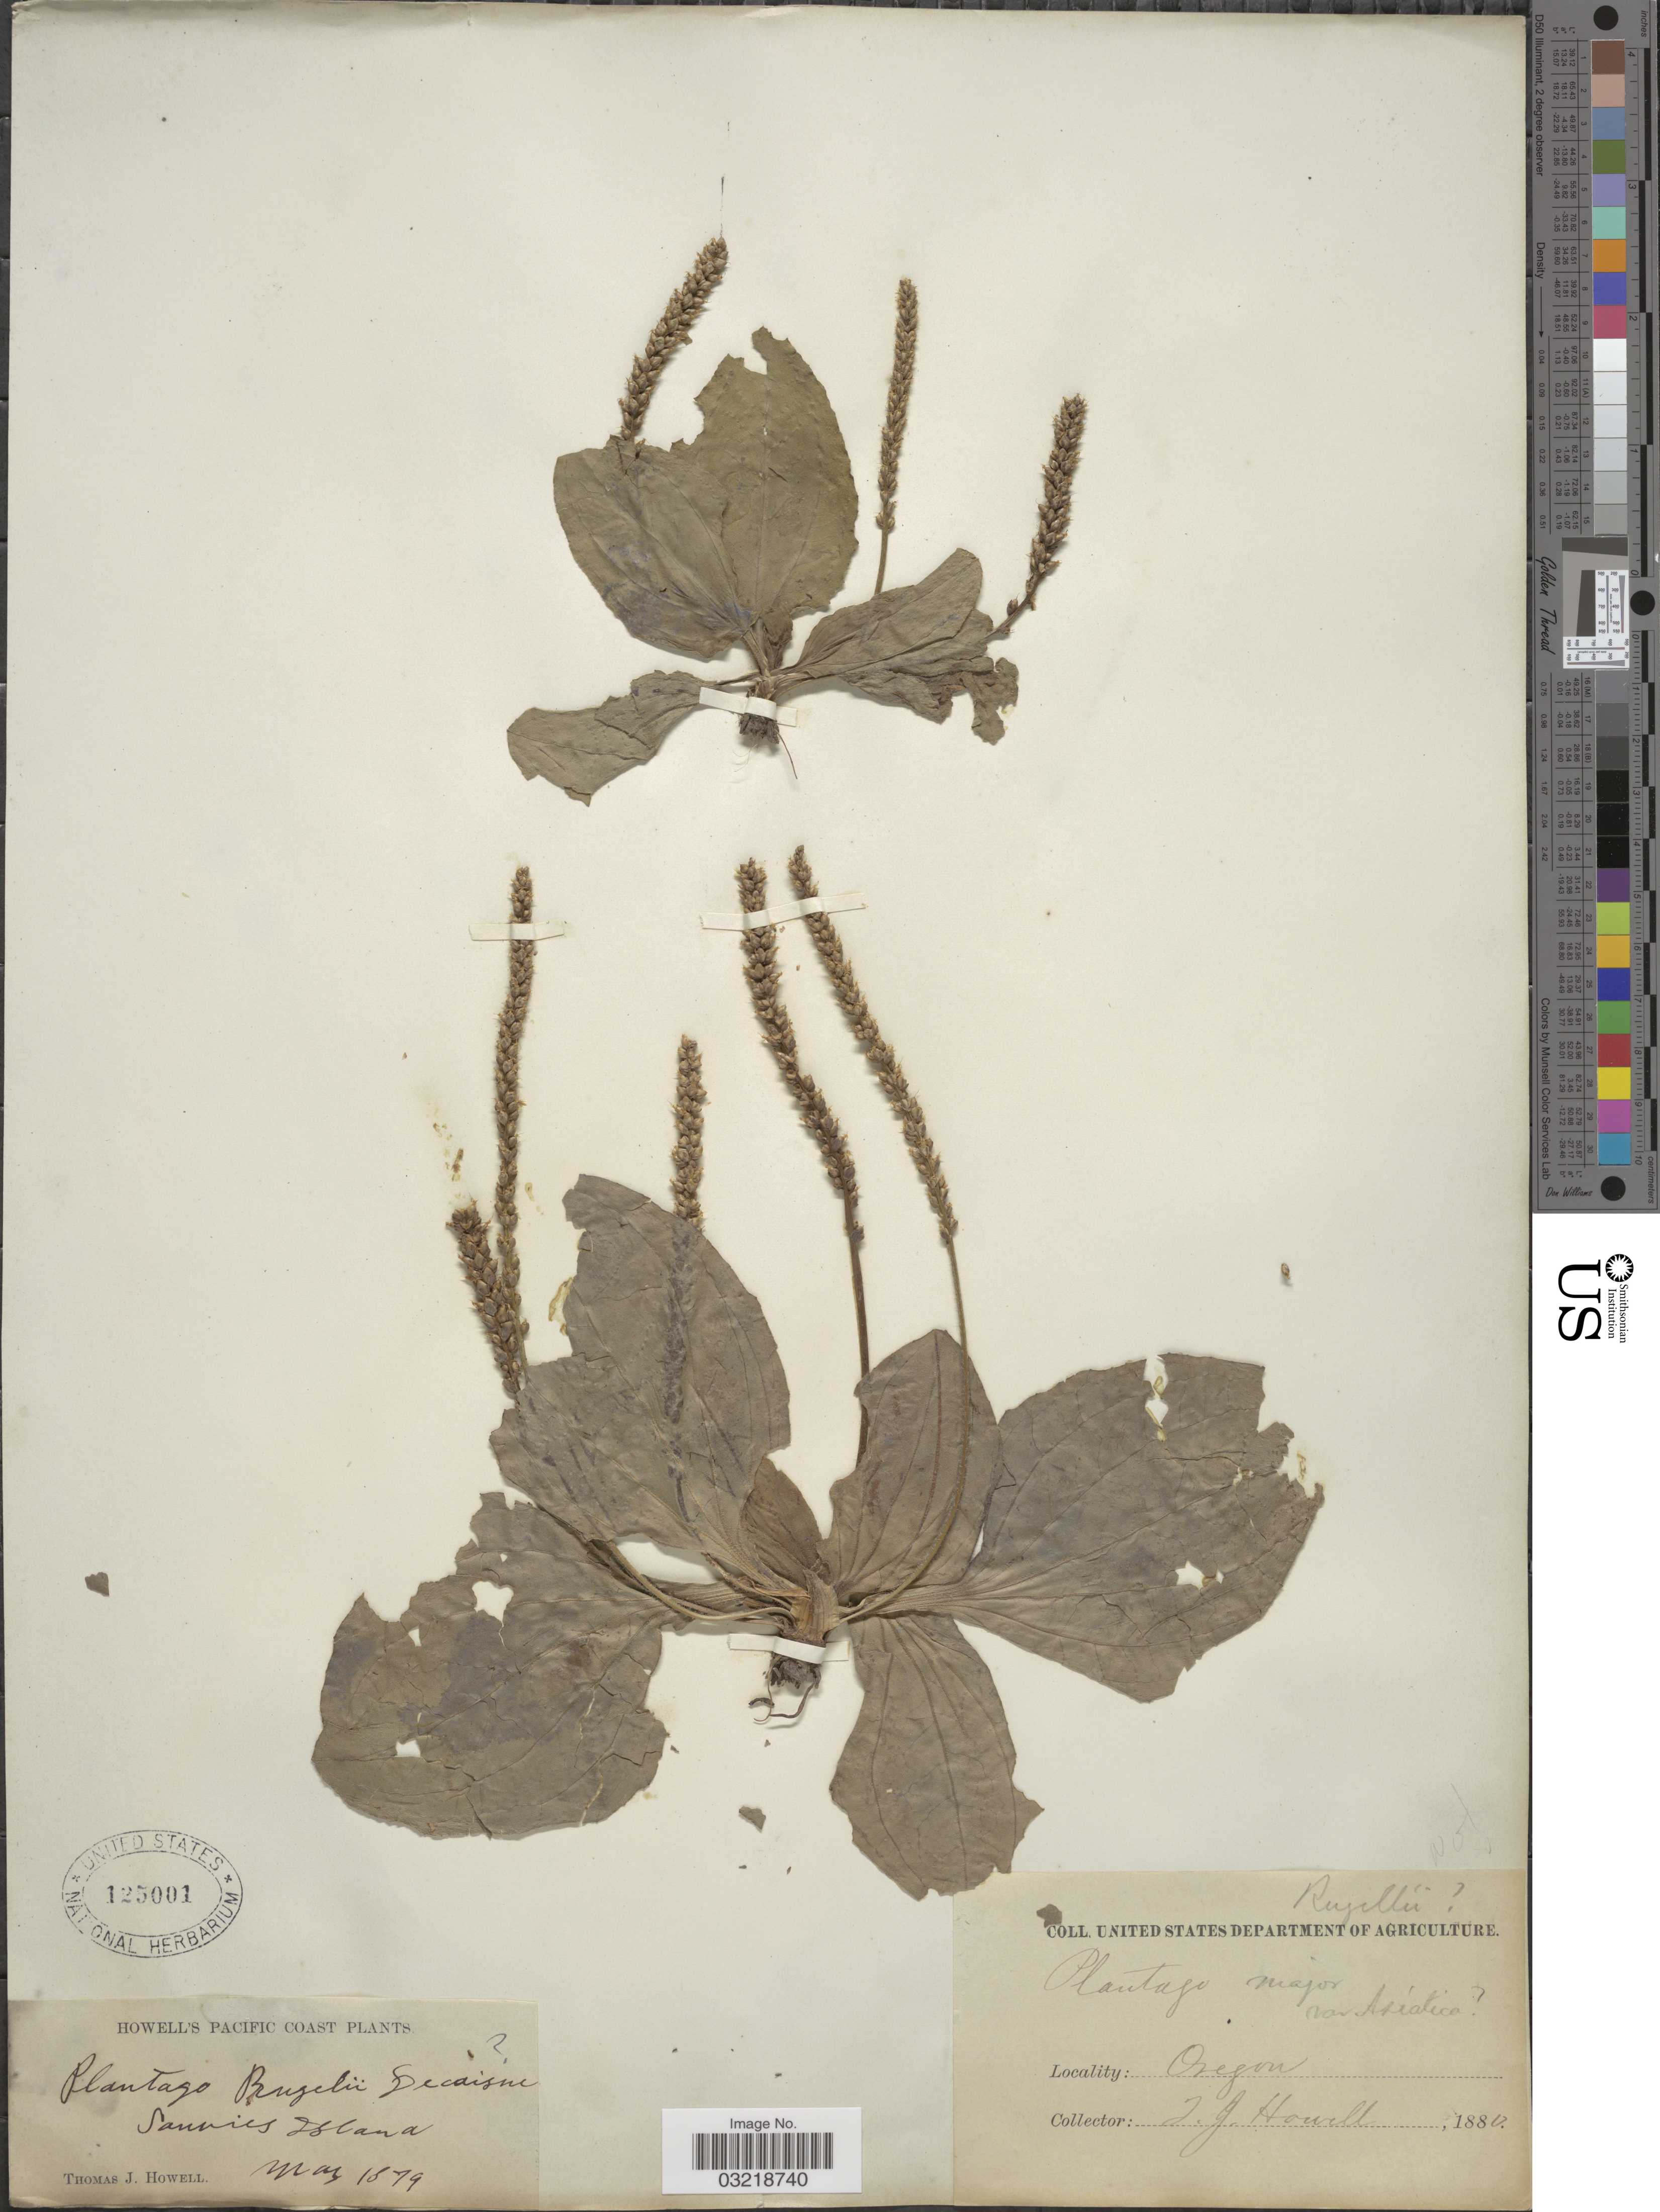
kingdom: Plantae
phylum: Tracheophyta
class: Magnoliopsida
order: Lamiales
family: Plantaginaceae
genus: Plantago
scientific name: Plantago major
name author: L.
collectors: T. J. Howell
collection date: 1879-05/1880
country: United States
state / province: Oregon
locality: Pacific Coast. Sauvies Island.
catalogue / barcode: US 125001